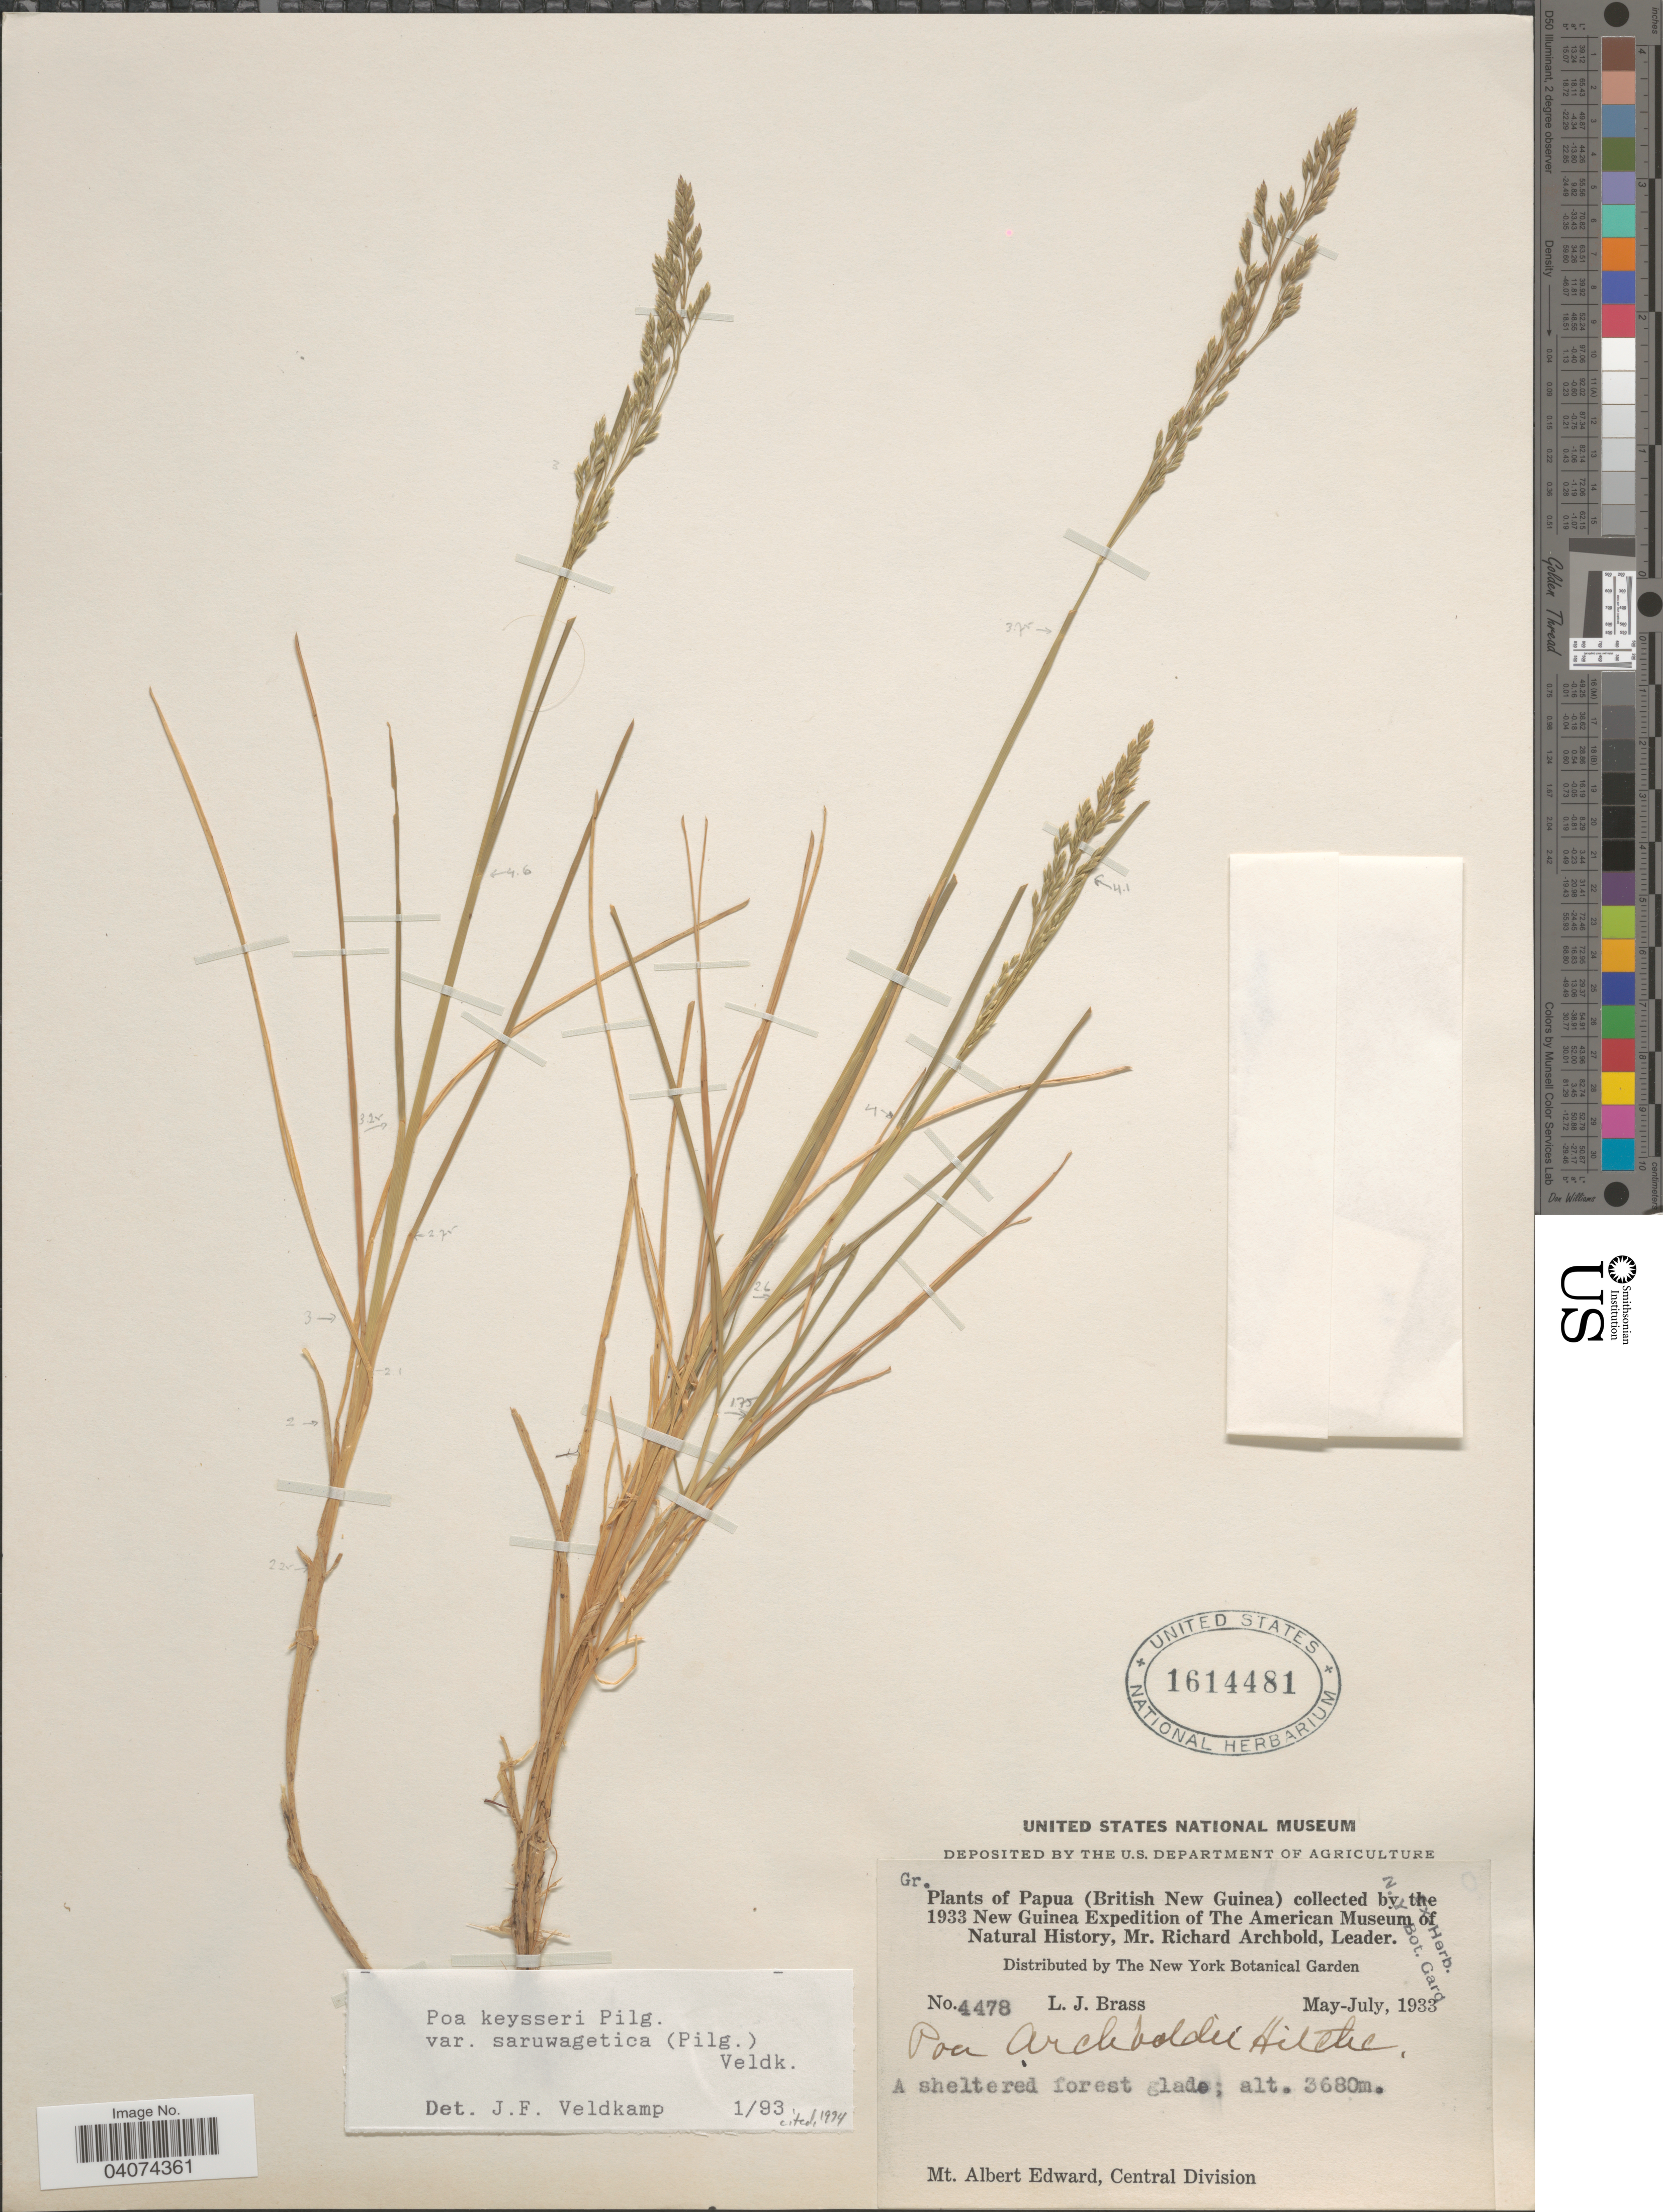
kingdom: Plantae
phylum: Tracheophyta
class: Liliopsida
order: Poales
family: Poaceae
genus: Poa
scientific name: Poa keysseri subsp. saruwagetica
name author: (Pilg.) Veldkamp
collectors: L. J. Brass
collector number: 4478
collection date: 1933-05/1933-07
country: Papua New Guinea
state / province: Central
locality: Papua (British New Guinea) collected by the 1933 New Guinea Expedition of The American Museum of Natural History. A sheltered forest glade. Mt. Albert Edward, Central Division.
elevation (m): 3680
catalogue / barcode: US 1614481